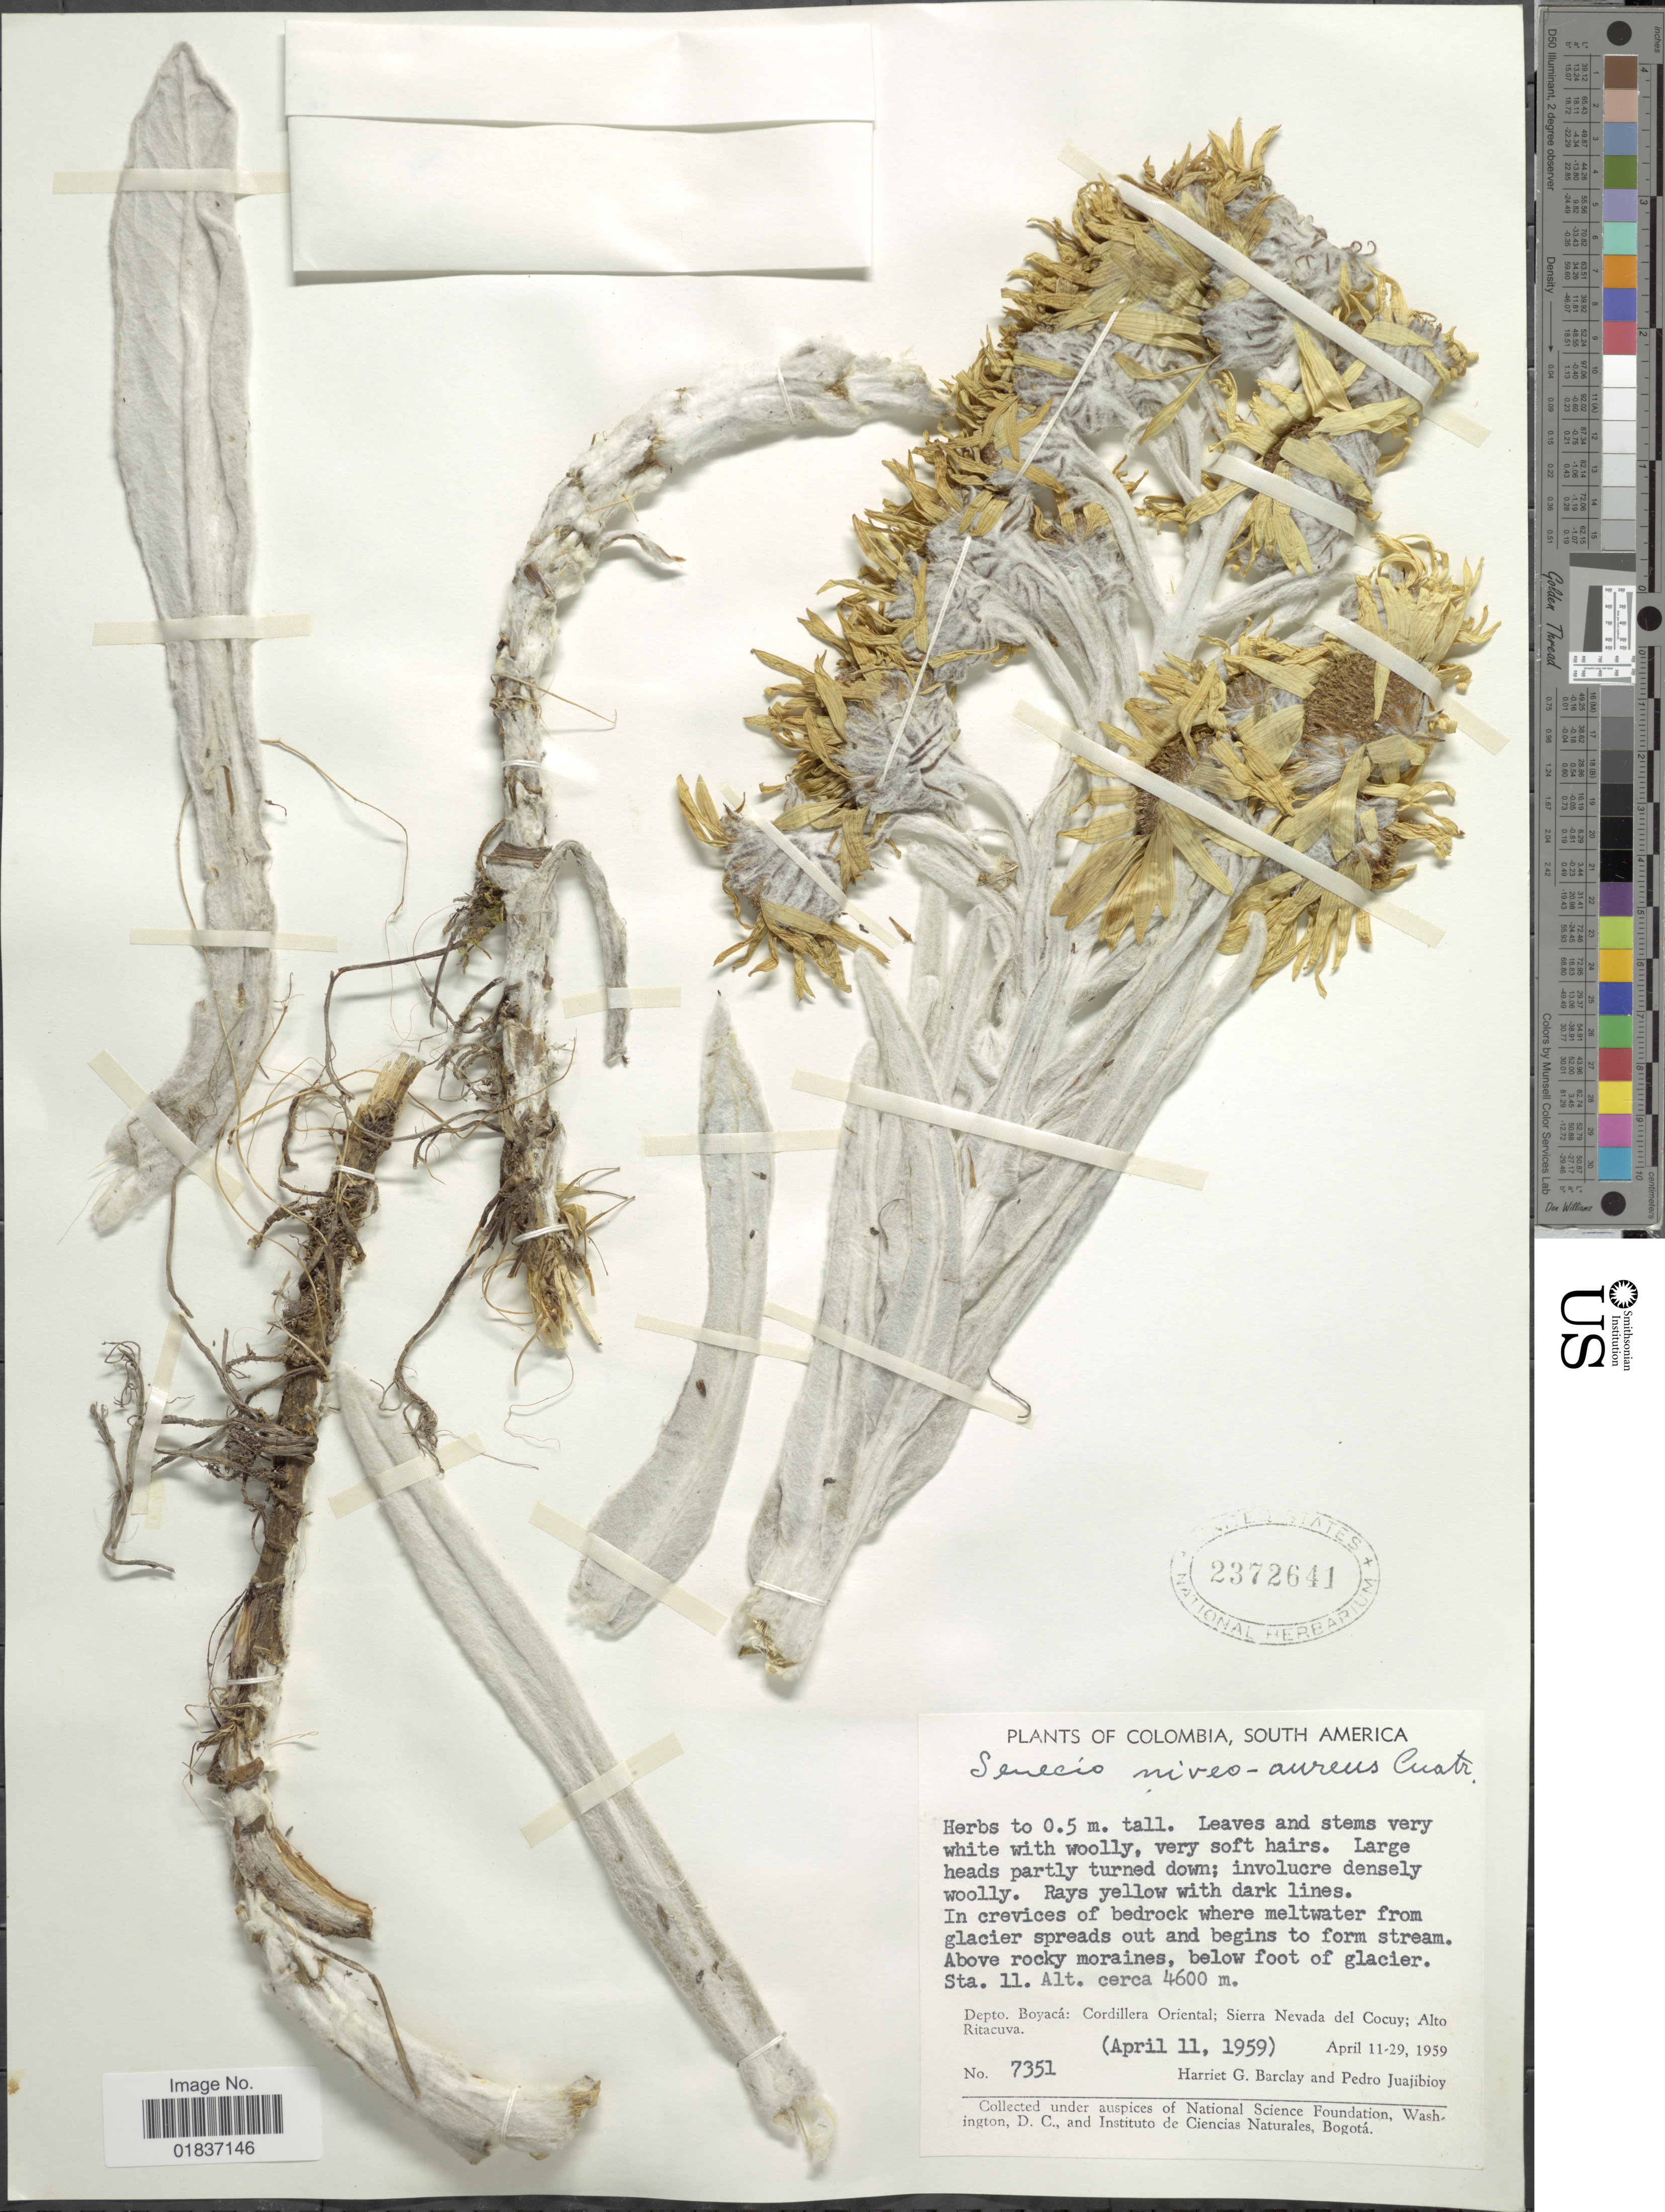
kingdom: Plantae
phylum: Tracheophyta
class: Magnoliopsida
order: Asterales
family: Asteraceae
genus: Senecio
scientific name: Senecio niveo-aureus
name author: Cuatrec.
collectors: H. G. Barclay & P. Juajibioy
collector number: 7351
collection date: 1959-04-11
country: Colombia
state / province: Boyacá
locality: Above rocky moraines, below foot of glacier. Sta. 11 Depto. Boyacá: Cordillera Central; Sierra Nevada del Cocuy; Alto Ritacuva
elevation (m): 4600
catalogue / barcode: US 2372641